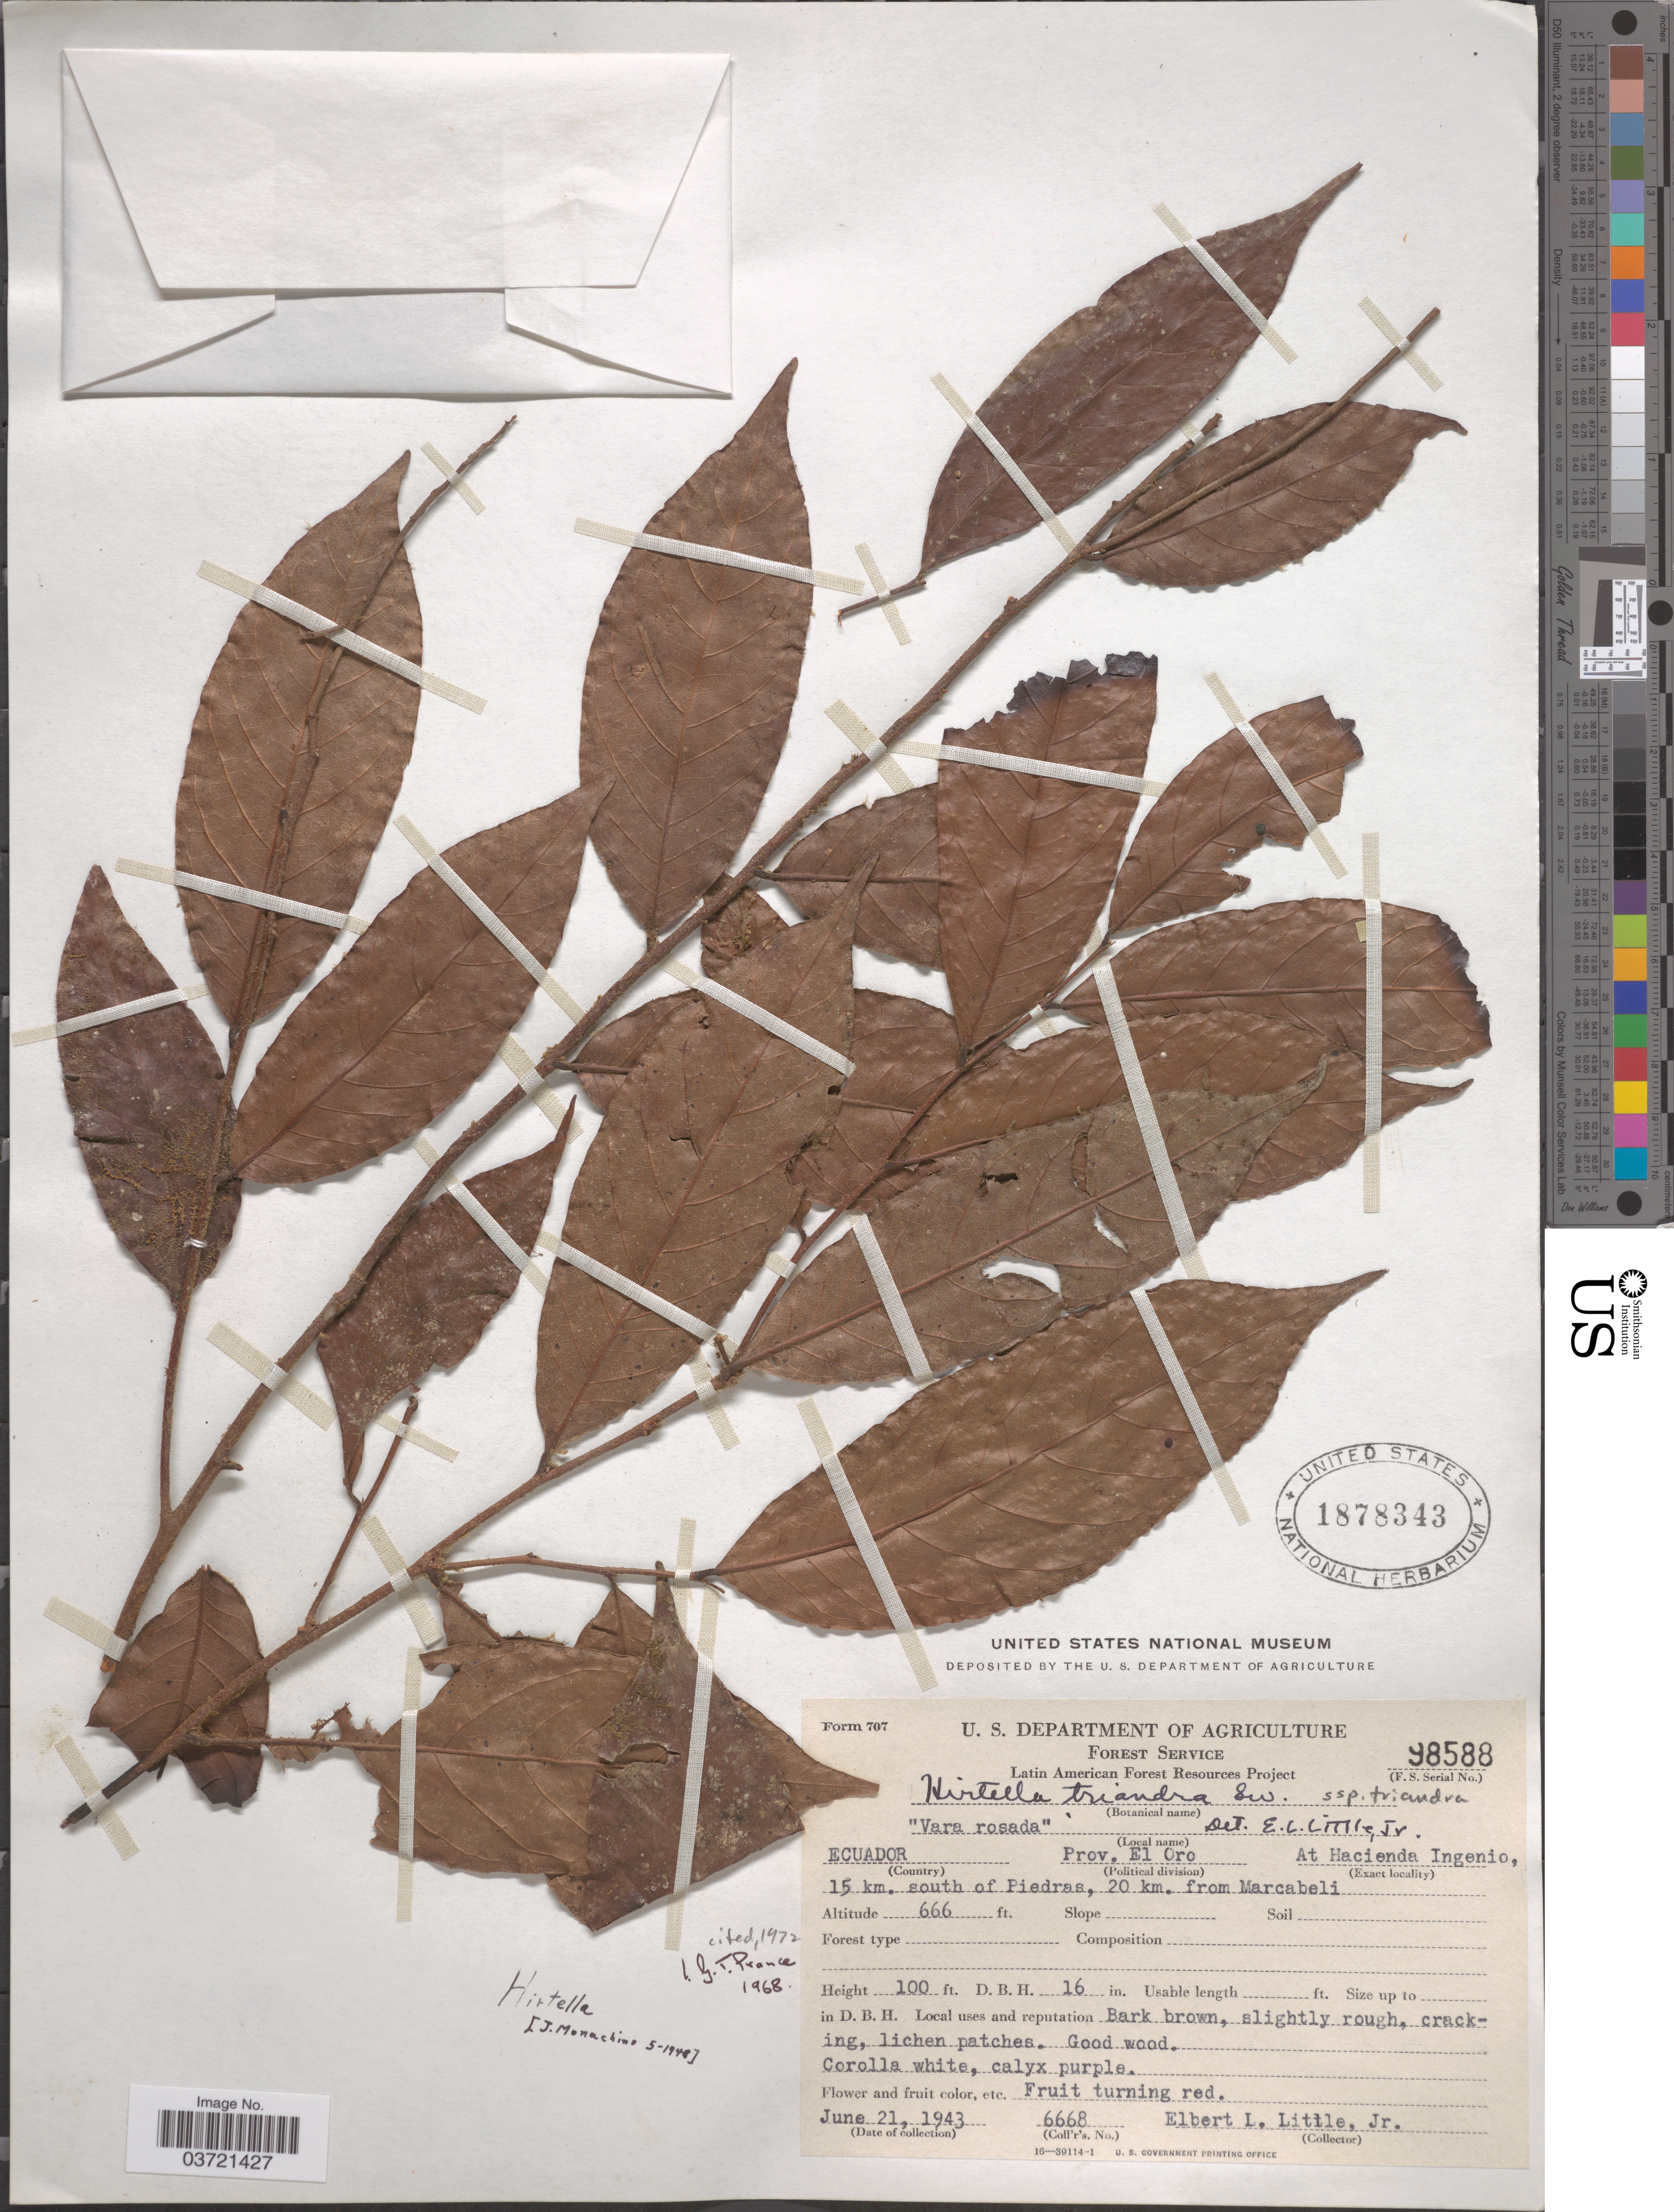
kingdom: Plantae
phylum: Tracheophyta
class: Magnoliopsida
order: Malpighiales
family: Chrysobalanaceae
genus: Hirtella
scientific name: Hirtella triandra subsp. triandra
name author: Sw.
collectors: E. L. Little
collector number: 6668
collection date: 1943-06-21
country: Ecuador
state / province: El Oro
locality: At Hacienda Ingenio, 15 km. south of Piedras, 20 km. from Marcabeli.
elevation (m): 203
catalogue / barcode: US 1878343